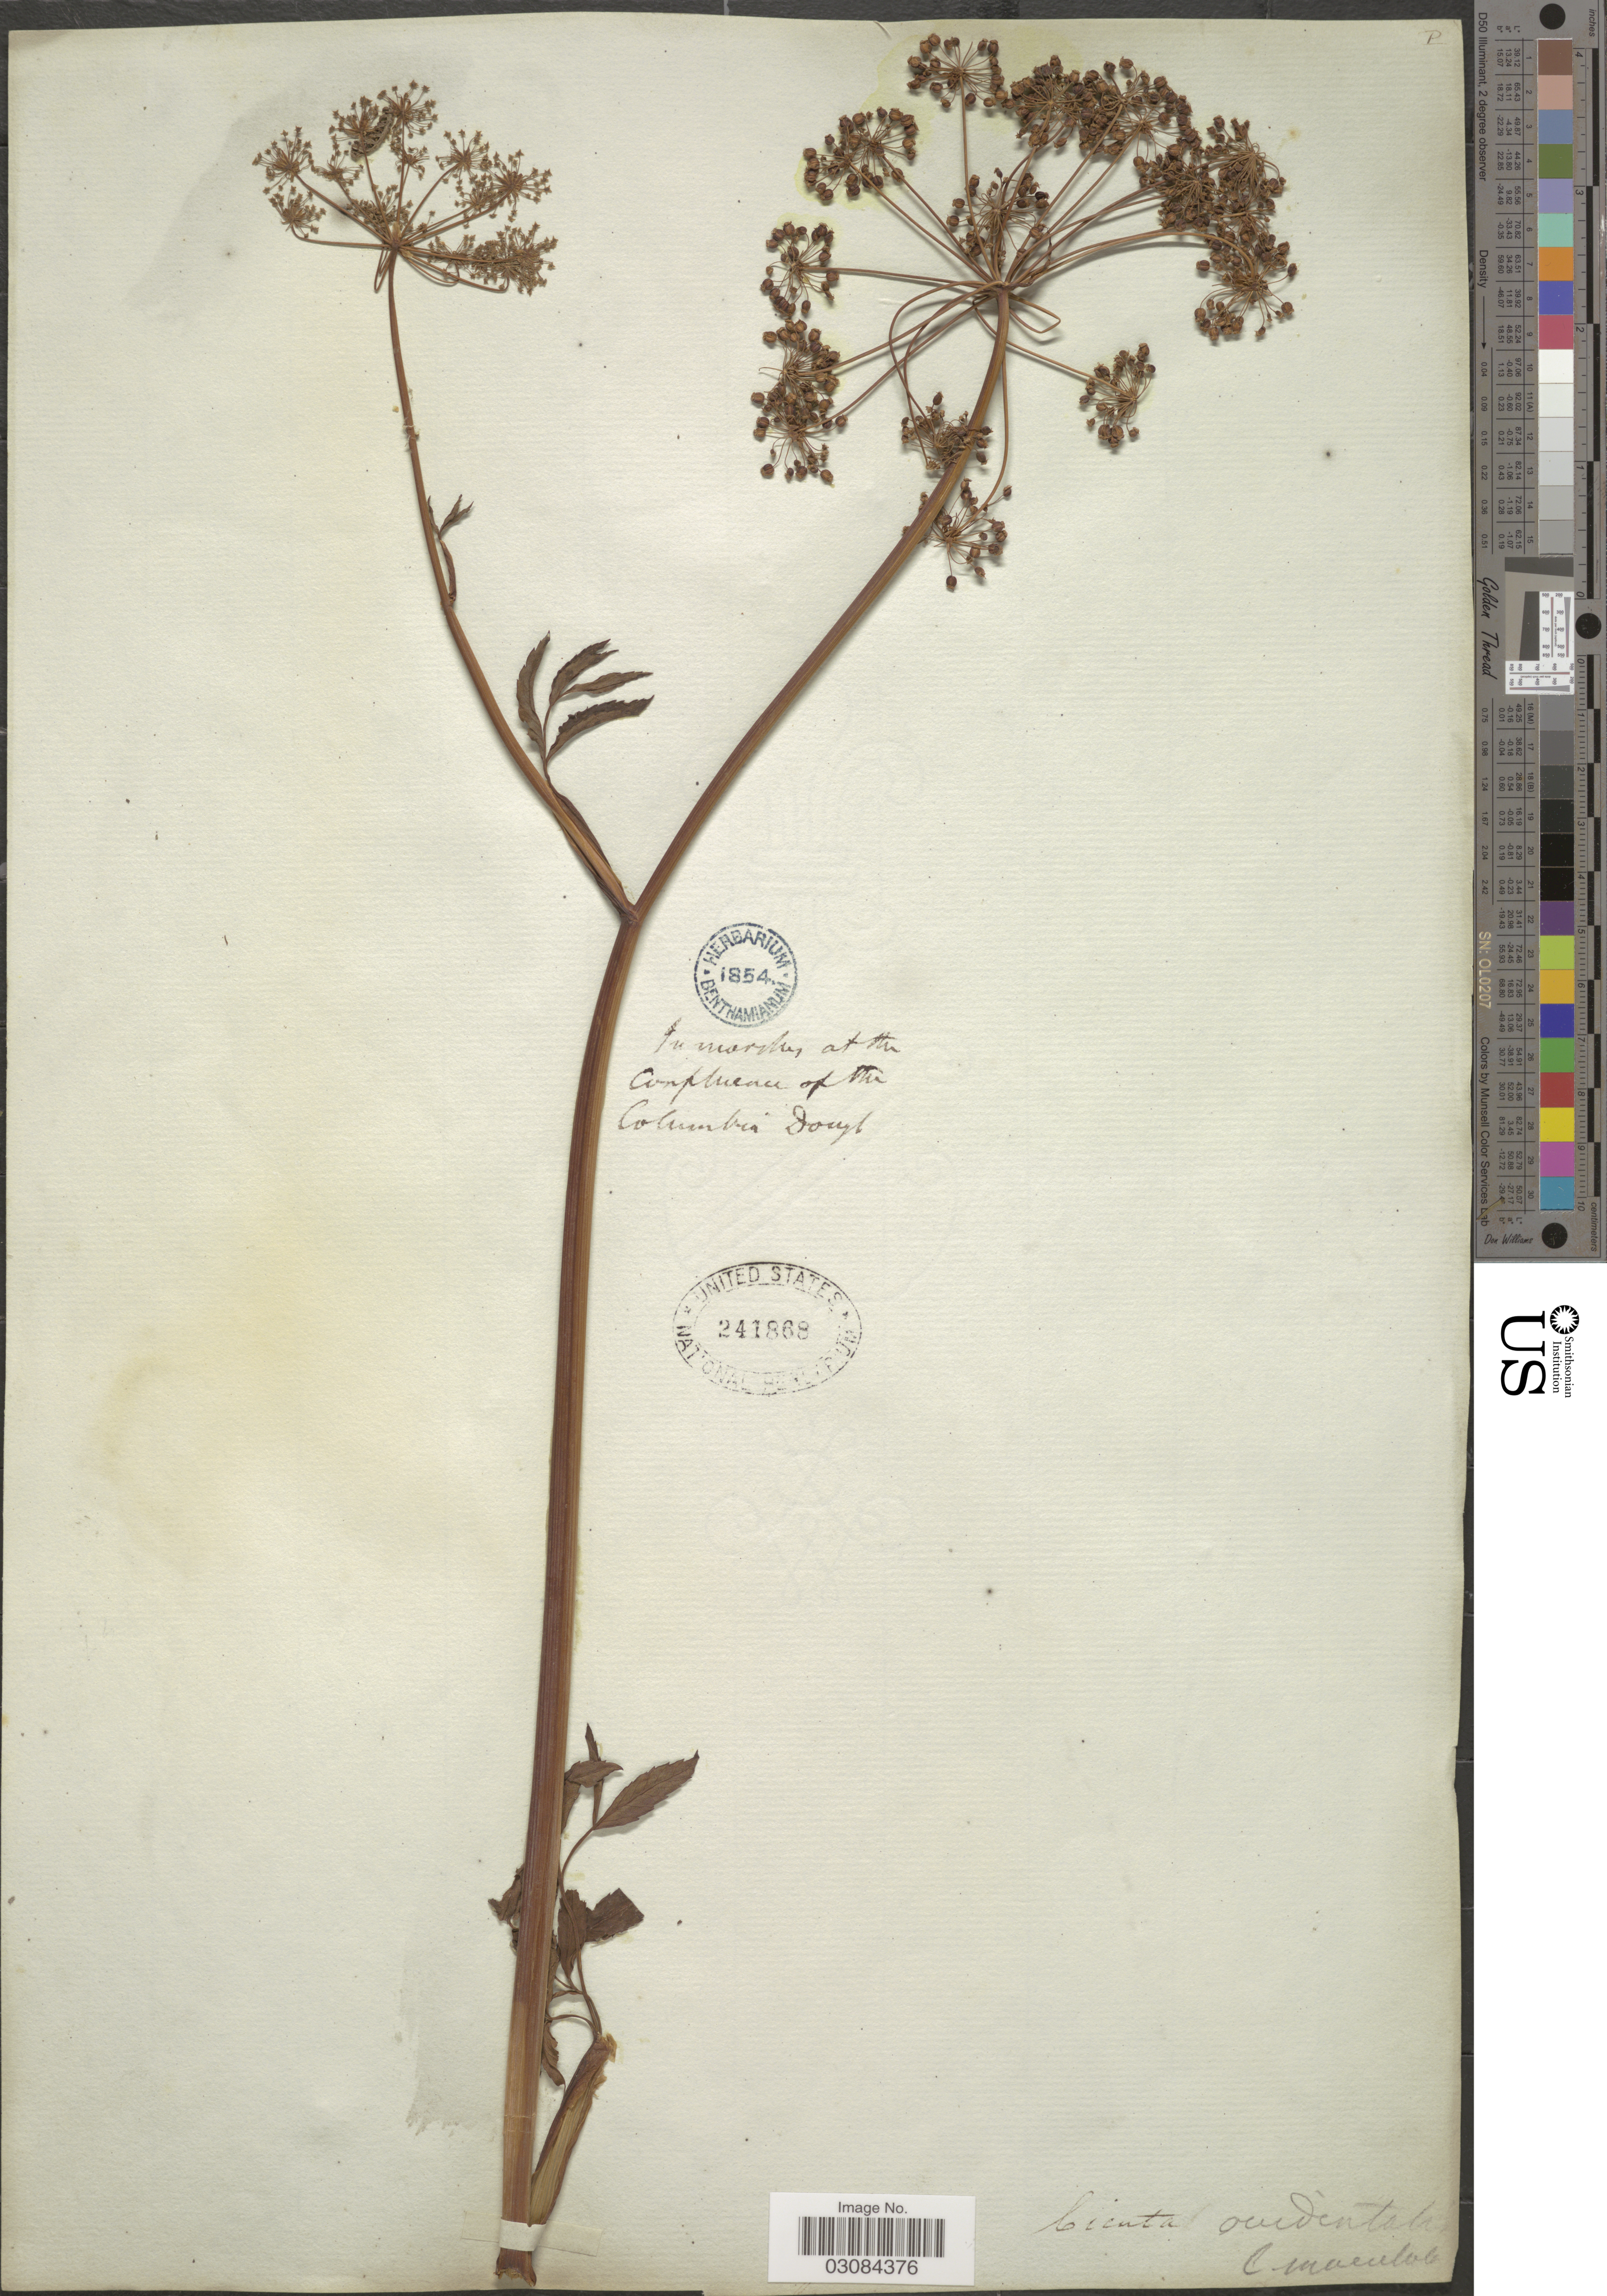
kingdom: Plantae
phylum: Tracheophyta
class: Magnoliopsida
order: Apiales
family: Apiaceae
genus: Cicuta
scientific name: Cicuta douglasii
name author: (DC.) J.M. Coult. & Rose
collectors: Dougl.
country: United States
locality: Confluence of the Columbia.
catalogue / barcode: US 241868